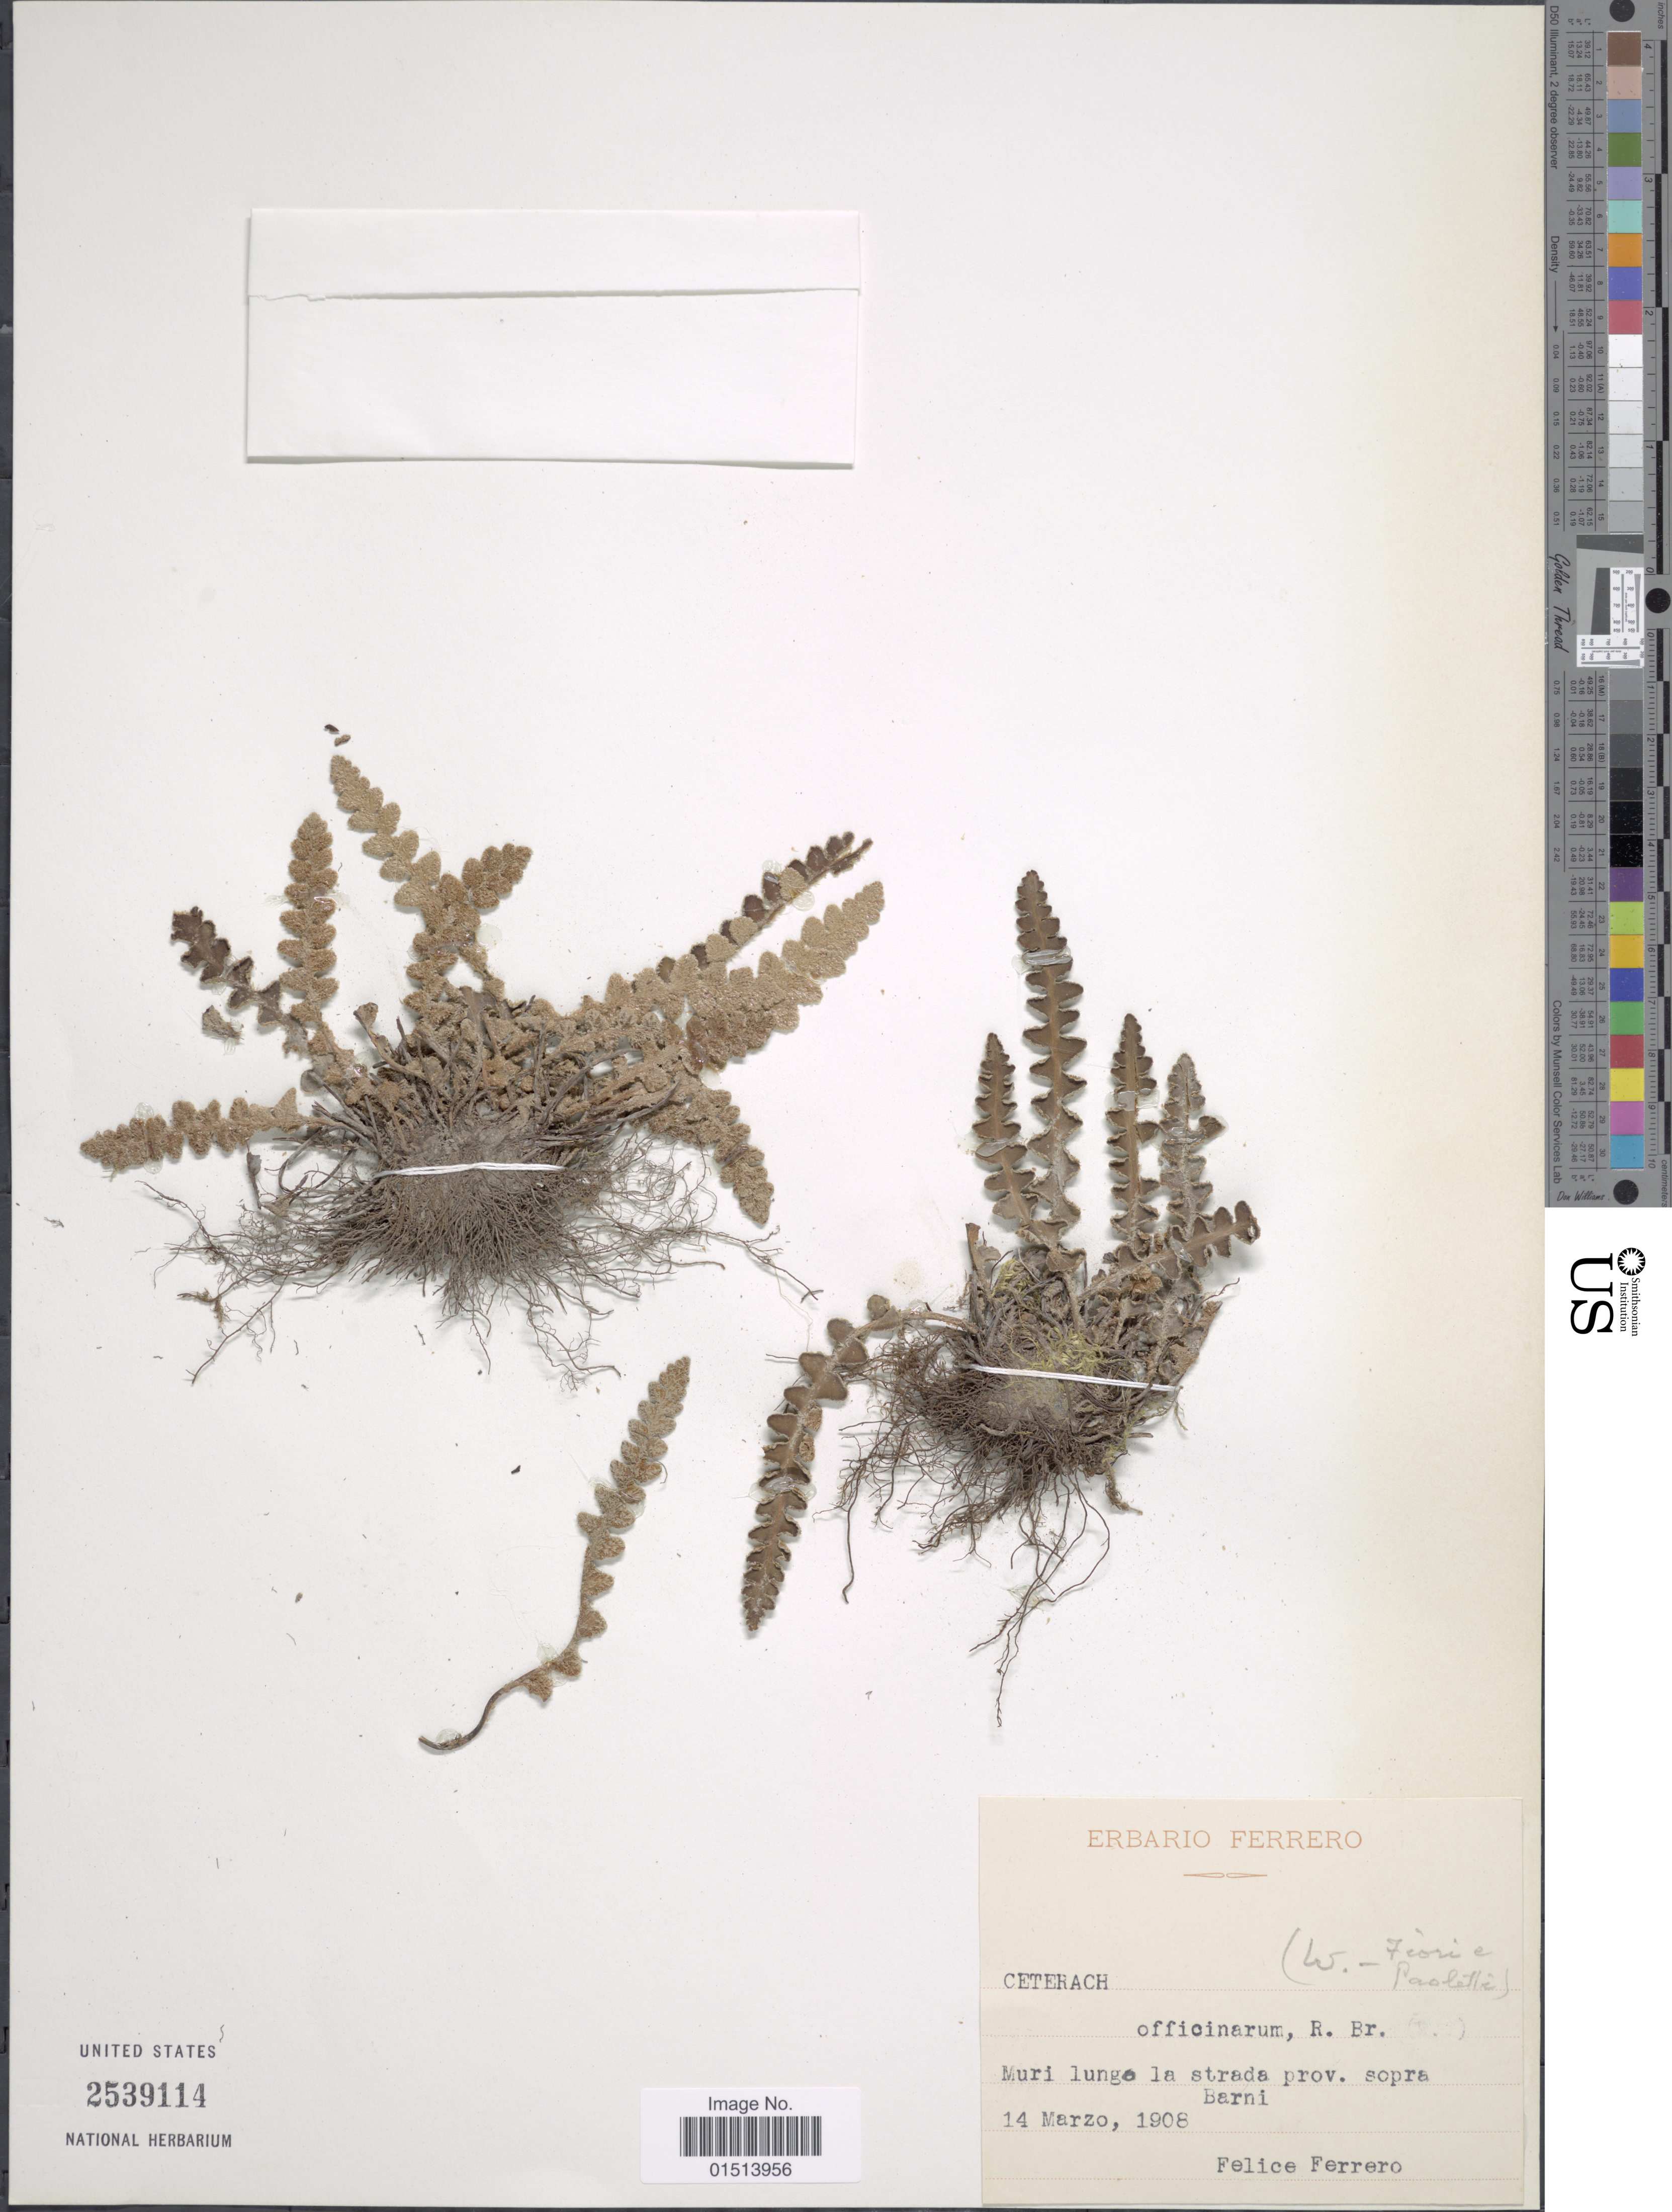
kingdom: Plantae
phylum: Tracheophyta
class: Polypodiopsida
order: Polypodiales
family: Aspleniaceae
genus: Asplenium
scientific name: Asplenium officinarum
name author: DC.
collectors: F. Ferrero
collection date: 1908-03-14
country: Italy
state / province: Lombardy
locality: Muri lungo la strada prov. Sopra Barni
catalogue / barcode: US 2539114